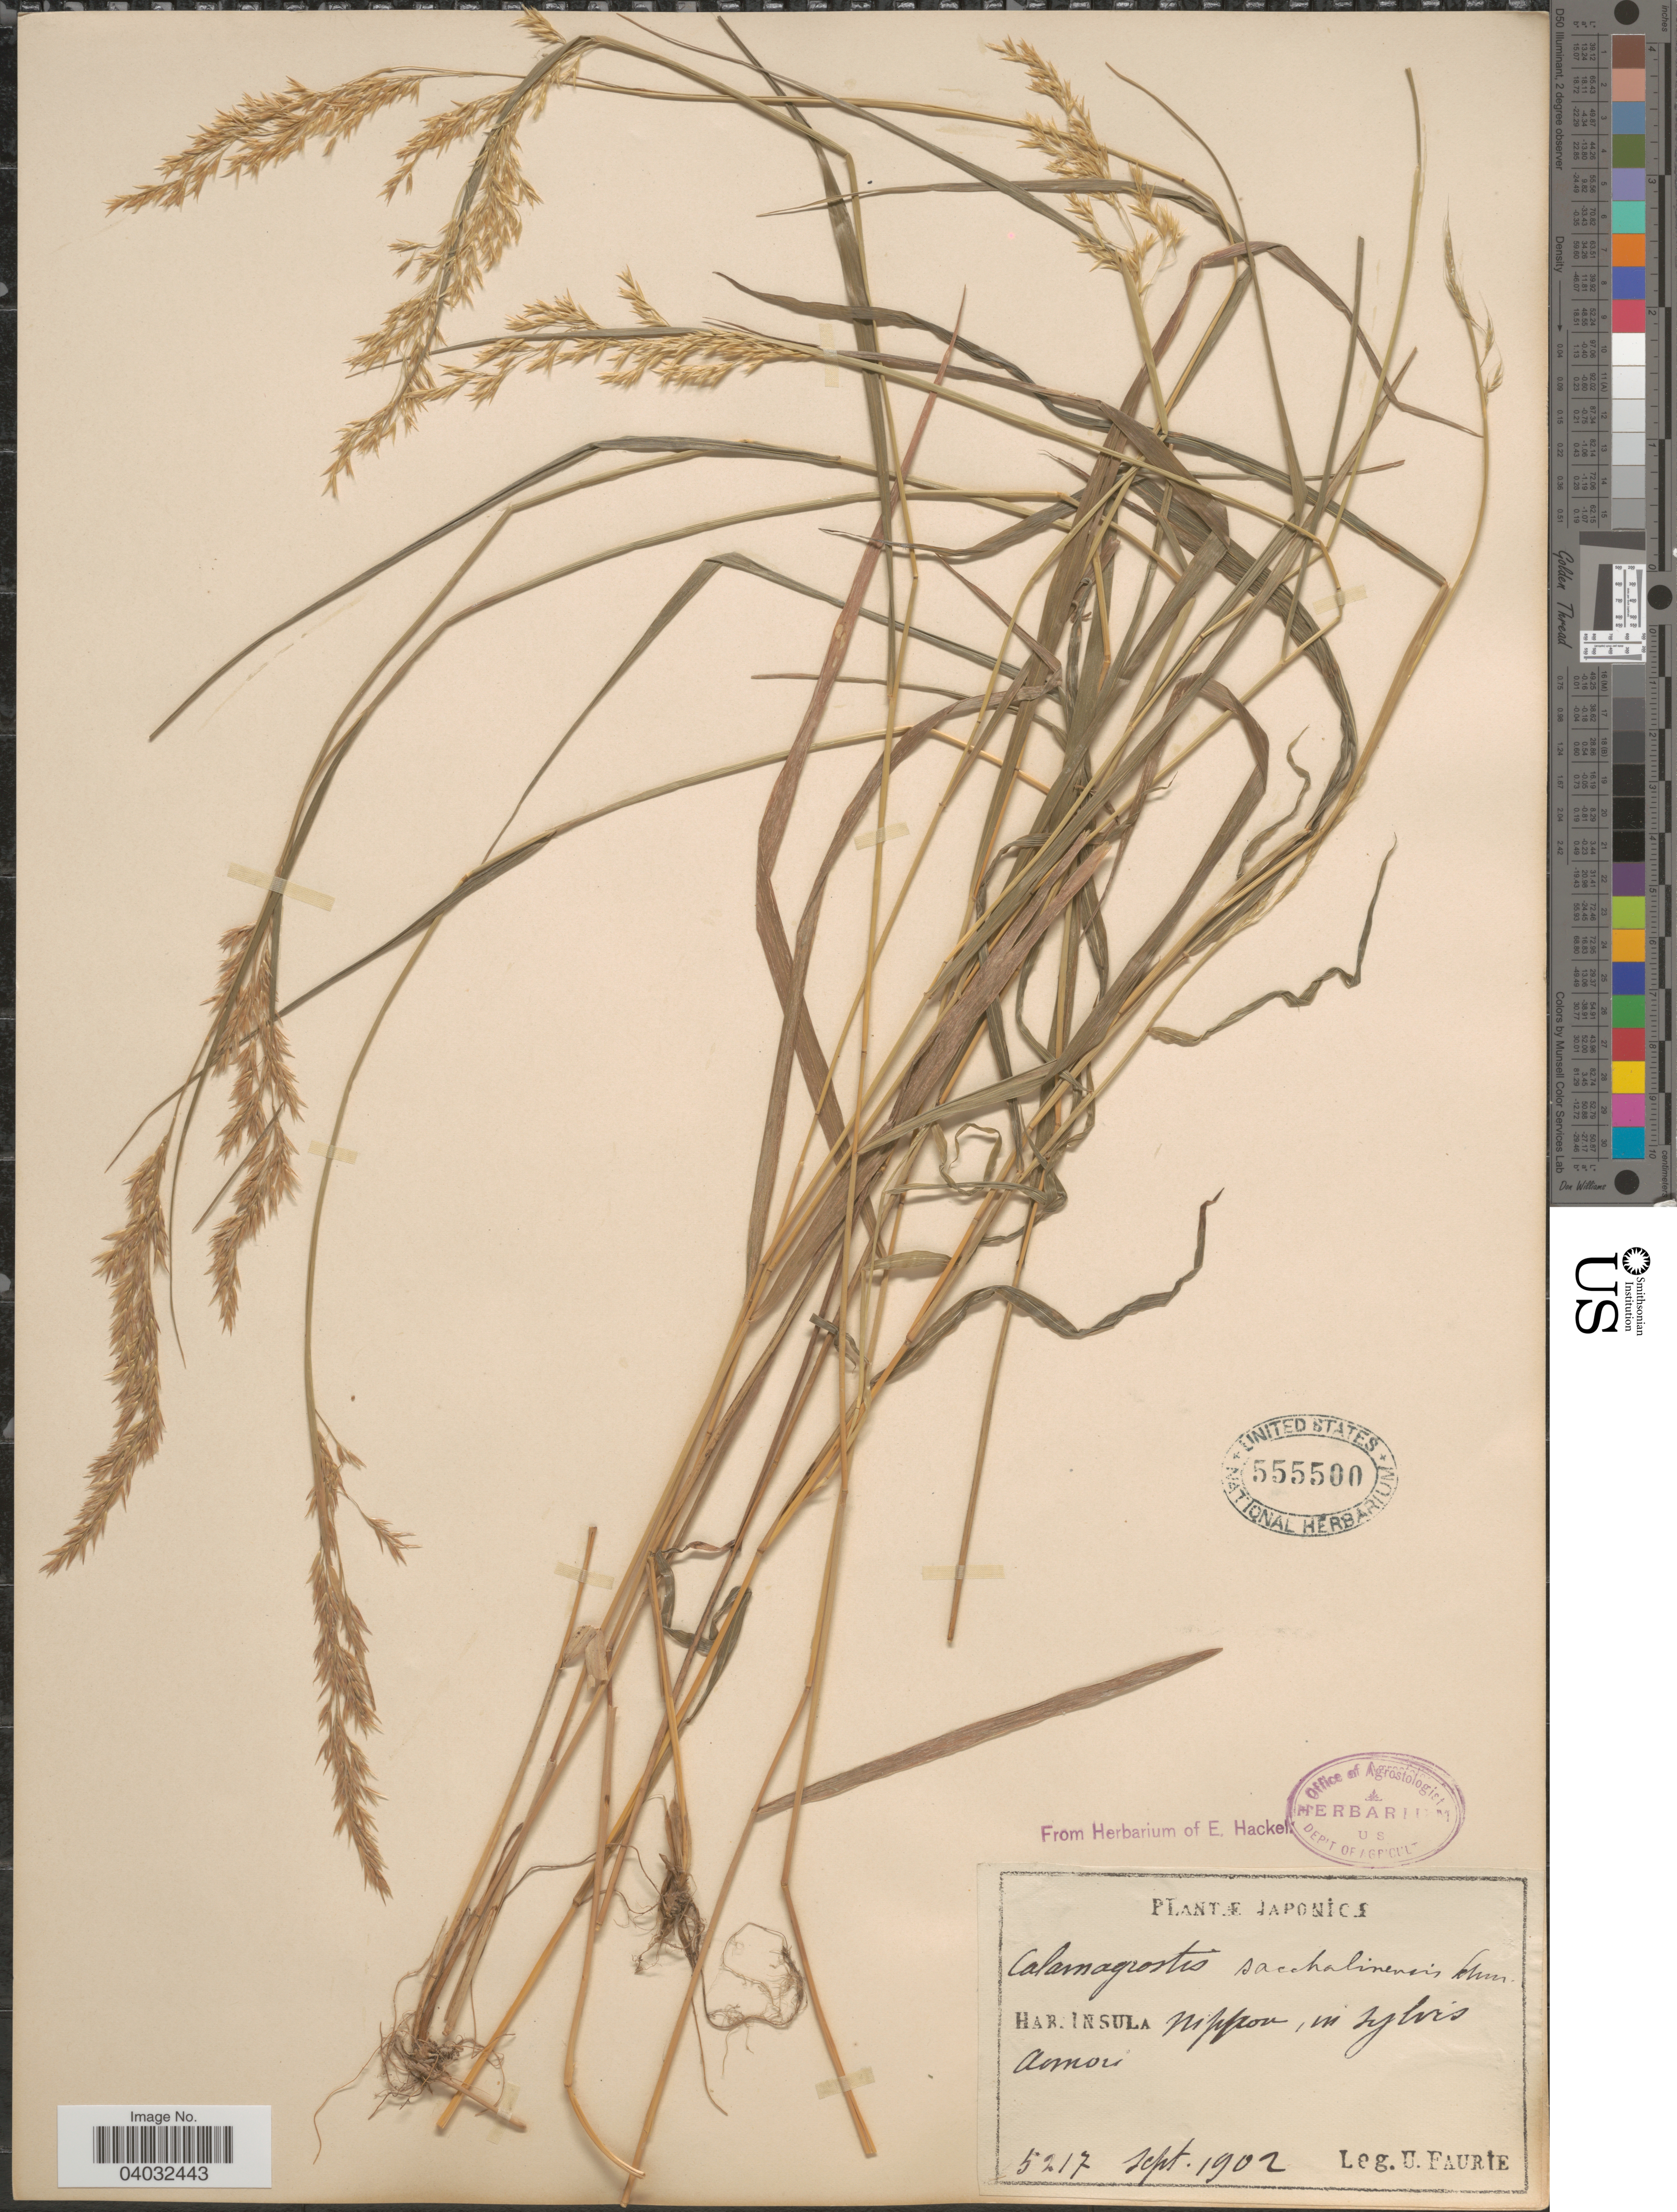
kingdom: Plantae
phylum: Tracheophyta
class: Liliopsida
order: Poales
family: Poaceae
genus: Calamagrostis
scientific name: Calamagrostis sachalinensis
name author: F. Schmidt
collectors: U. Faurie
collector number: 5217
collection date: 1902-09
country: Japan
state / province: Aomori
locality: Insula Nippon, in sylvis Aomori.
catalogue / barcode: US 555500